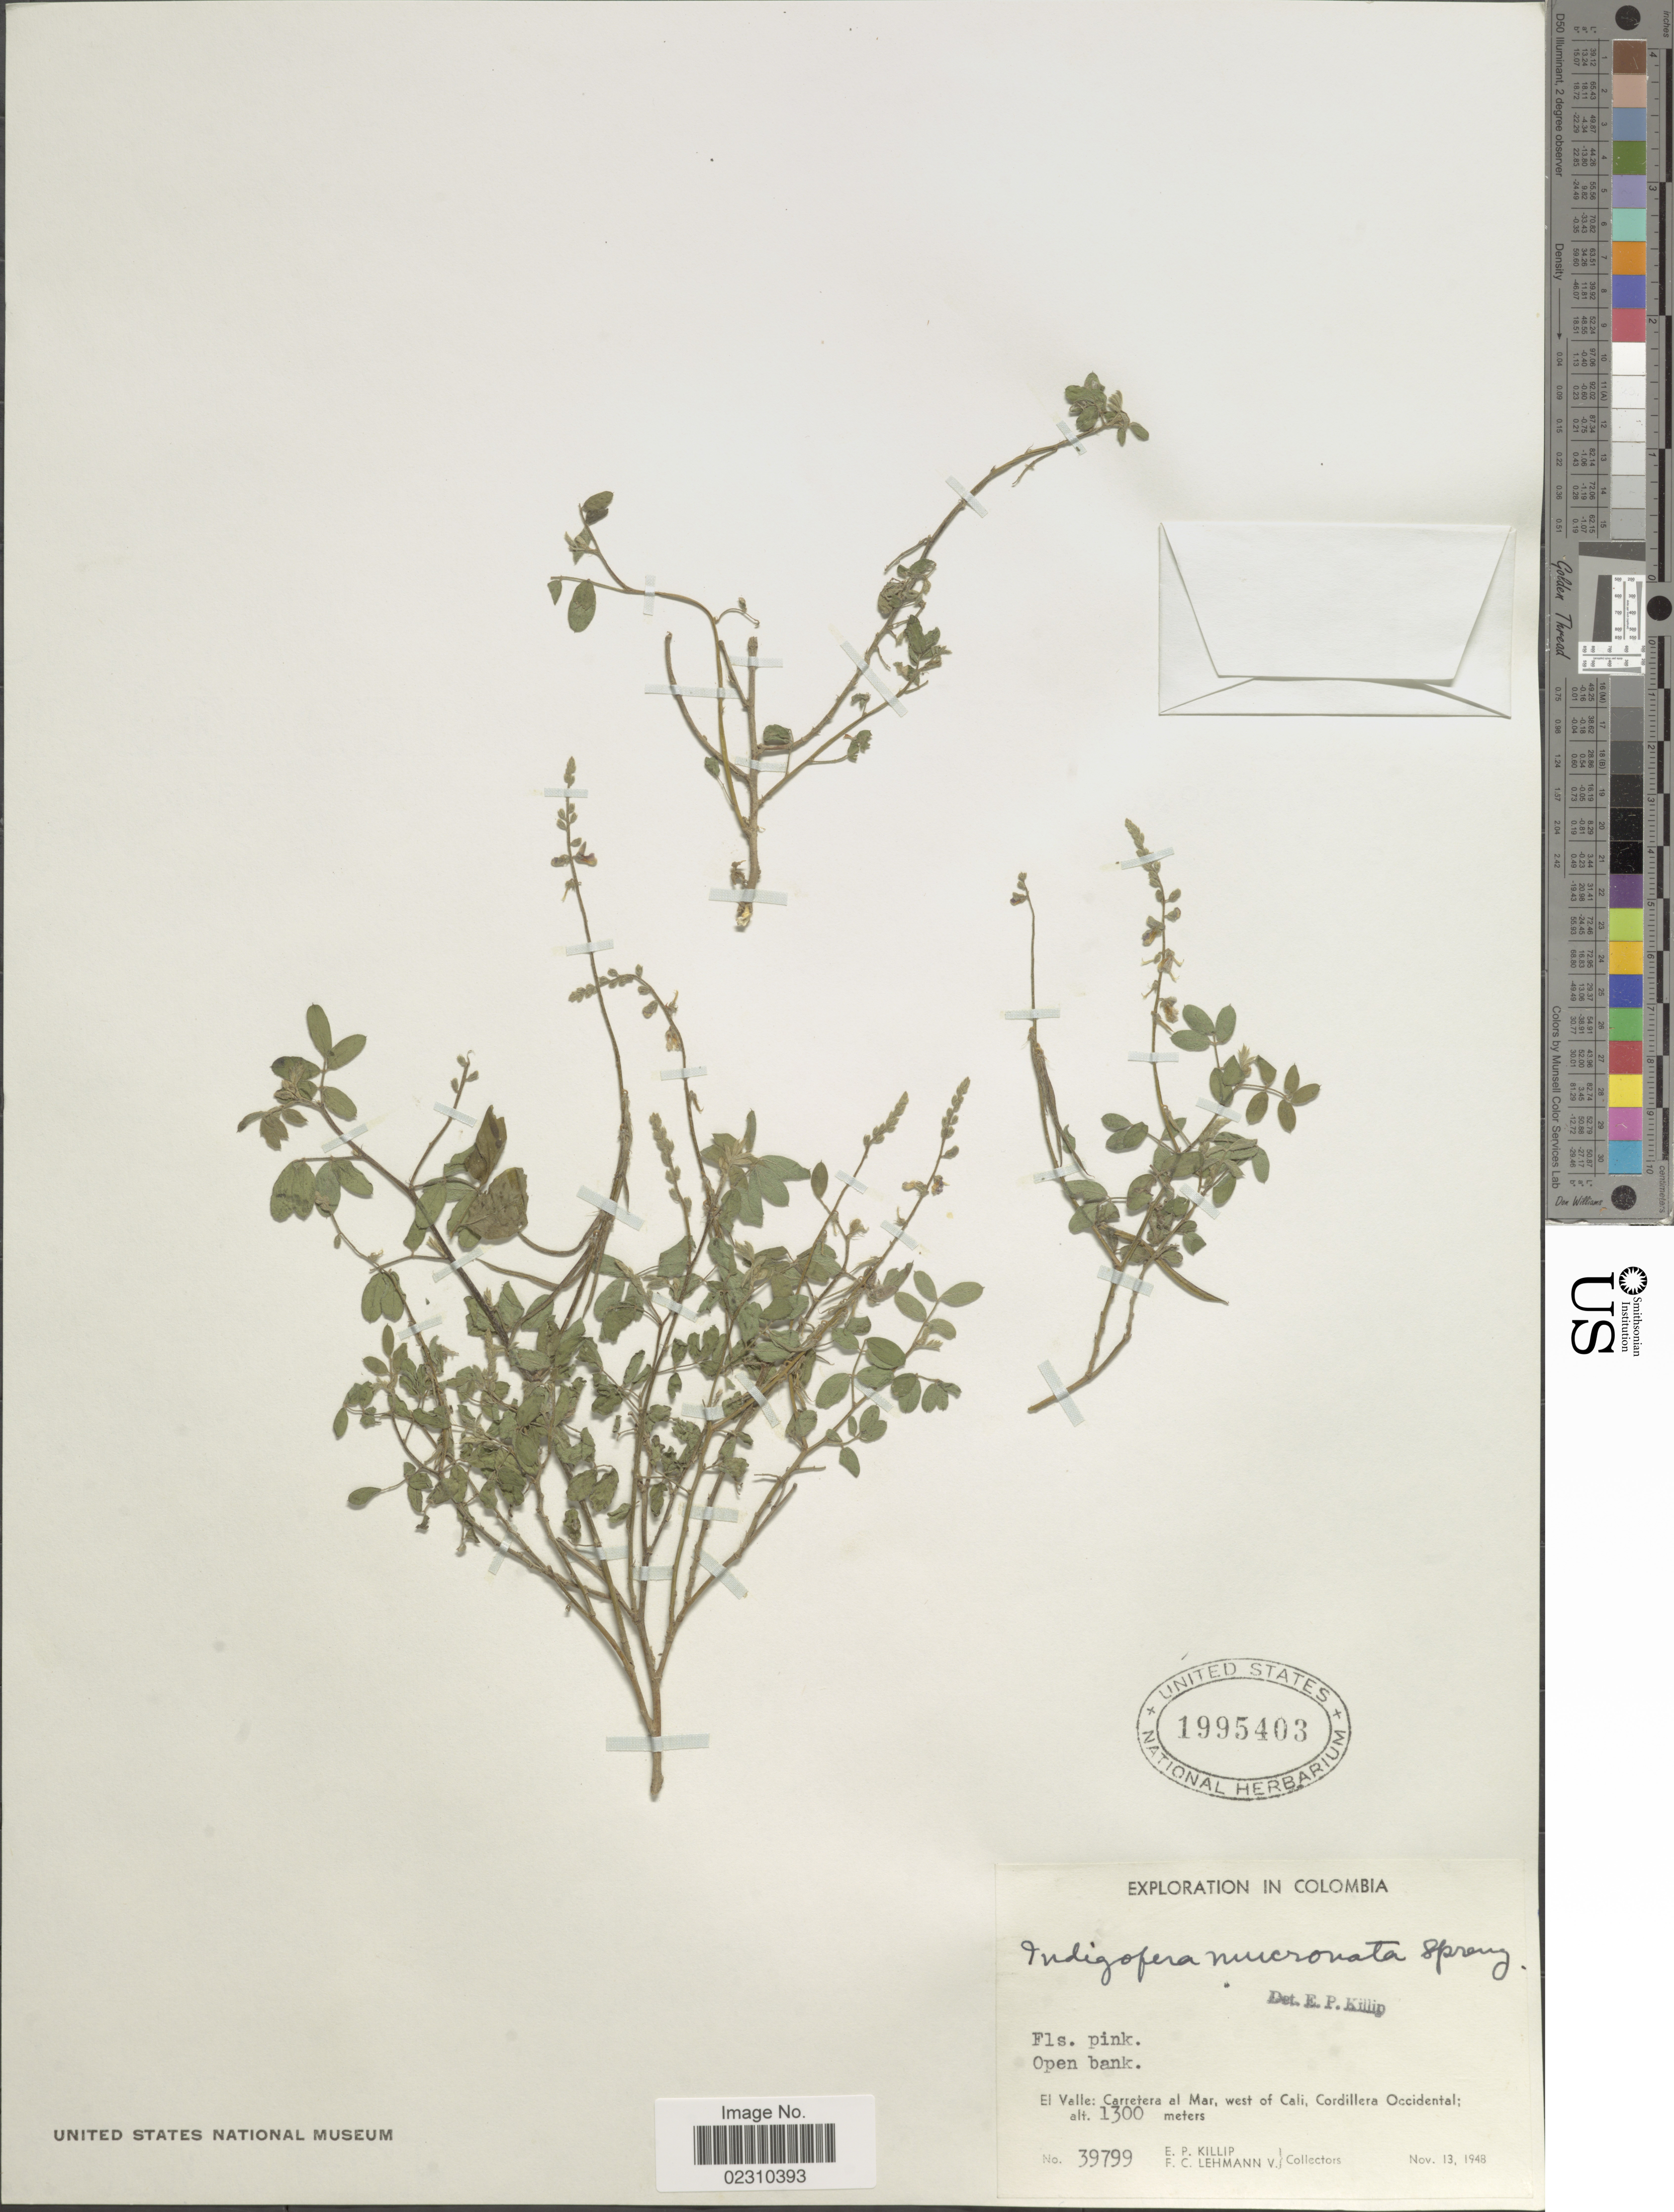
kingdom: Plantae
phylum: Tracheophyta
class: Magnoliopsida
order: Fabales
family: Fabaceae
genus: Indigofera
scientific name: Indigofera mucronata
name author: Lam.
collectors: E. P. Killip & F. C. Lehmann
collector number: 37799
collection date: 1948-11-13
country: Colombia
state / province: Valle del Cauca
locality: El Valle: Carretera al Mar, west of Cali, Cordillera Occidental.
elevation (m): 1300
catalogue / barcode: US 1995403